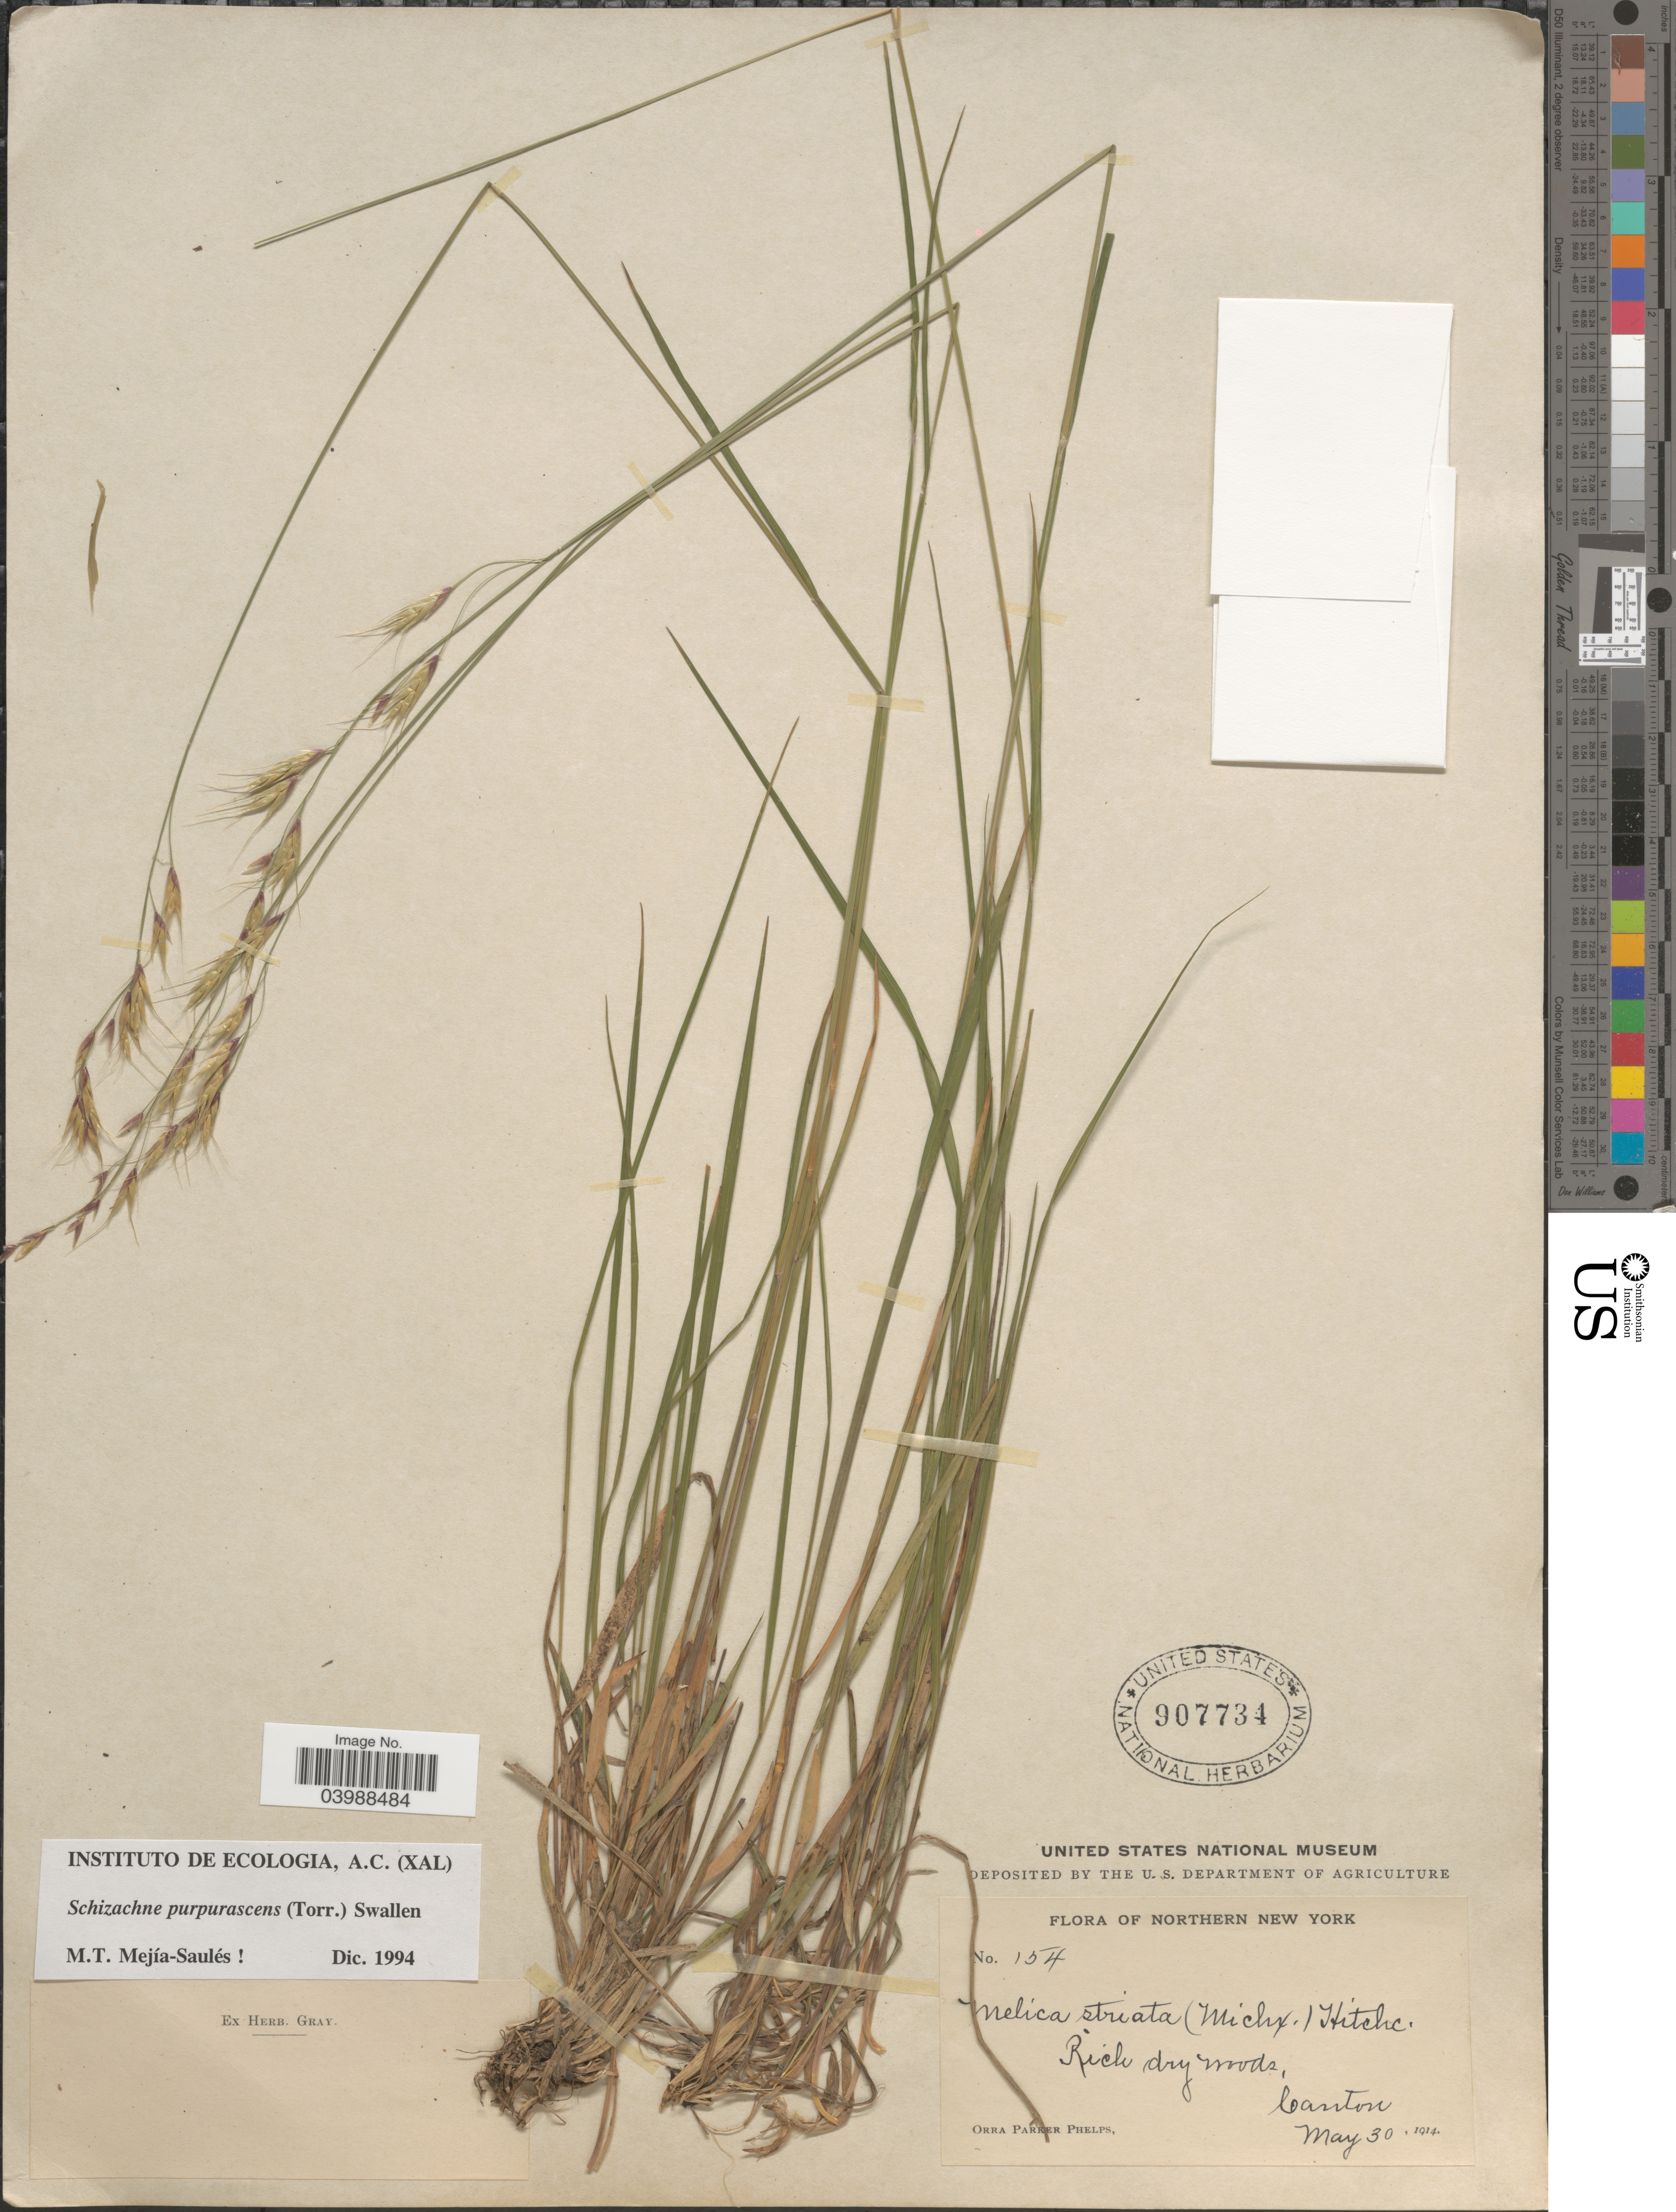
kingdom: Plantae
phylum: Tracheophyta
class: Liliopsida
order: Poales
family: Poaceae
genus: Schizachne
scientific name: Schizachne purpurascens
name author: (Torr.) Swallen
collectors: O. P. Phelps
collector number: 154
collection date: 1914-05-30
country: United States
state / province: New York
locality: Northern New York. Canton.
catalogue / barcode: US 907734